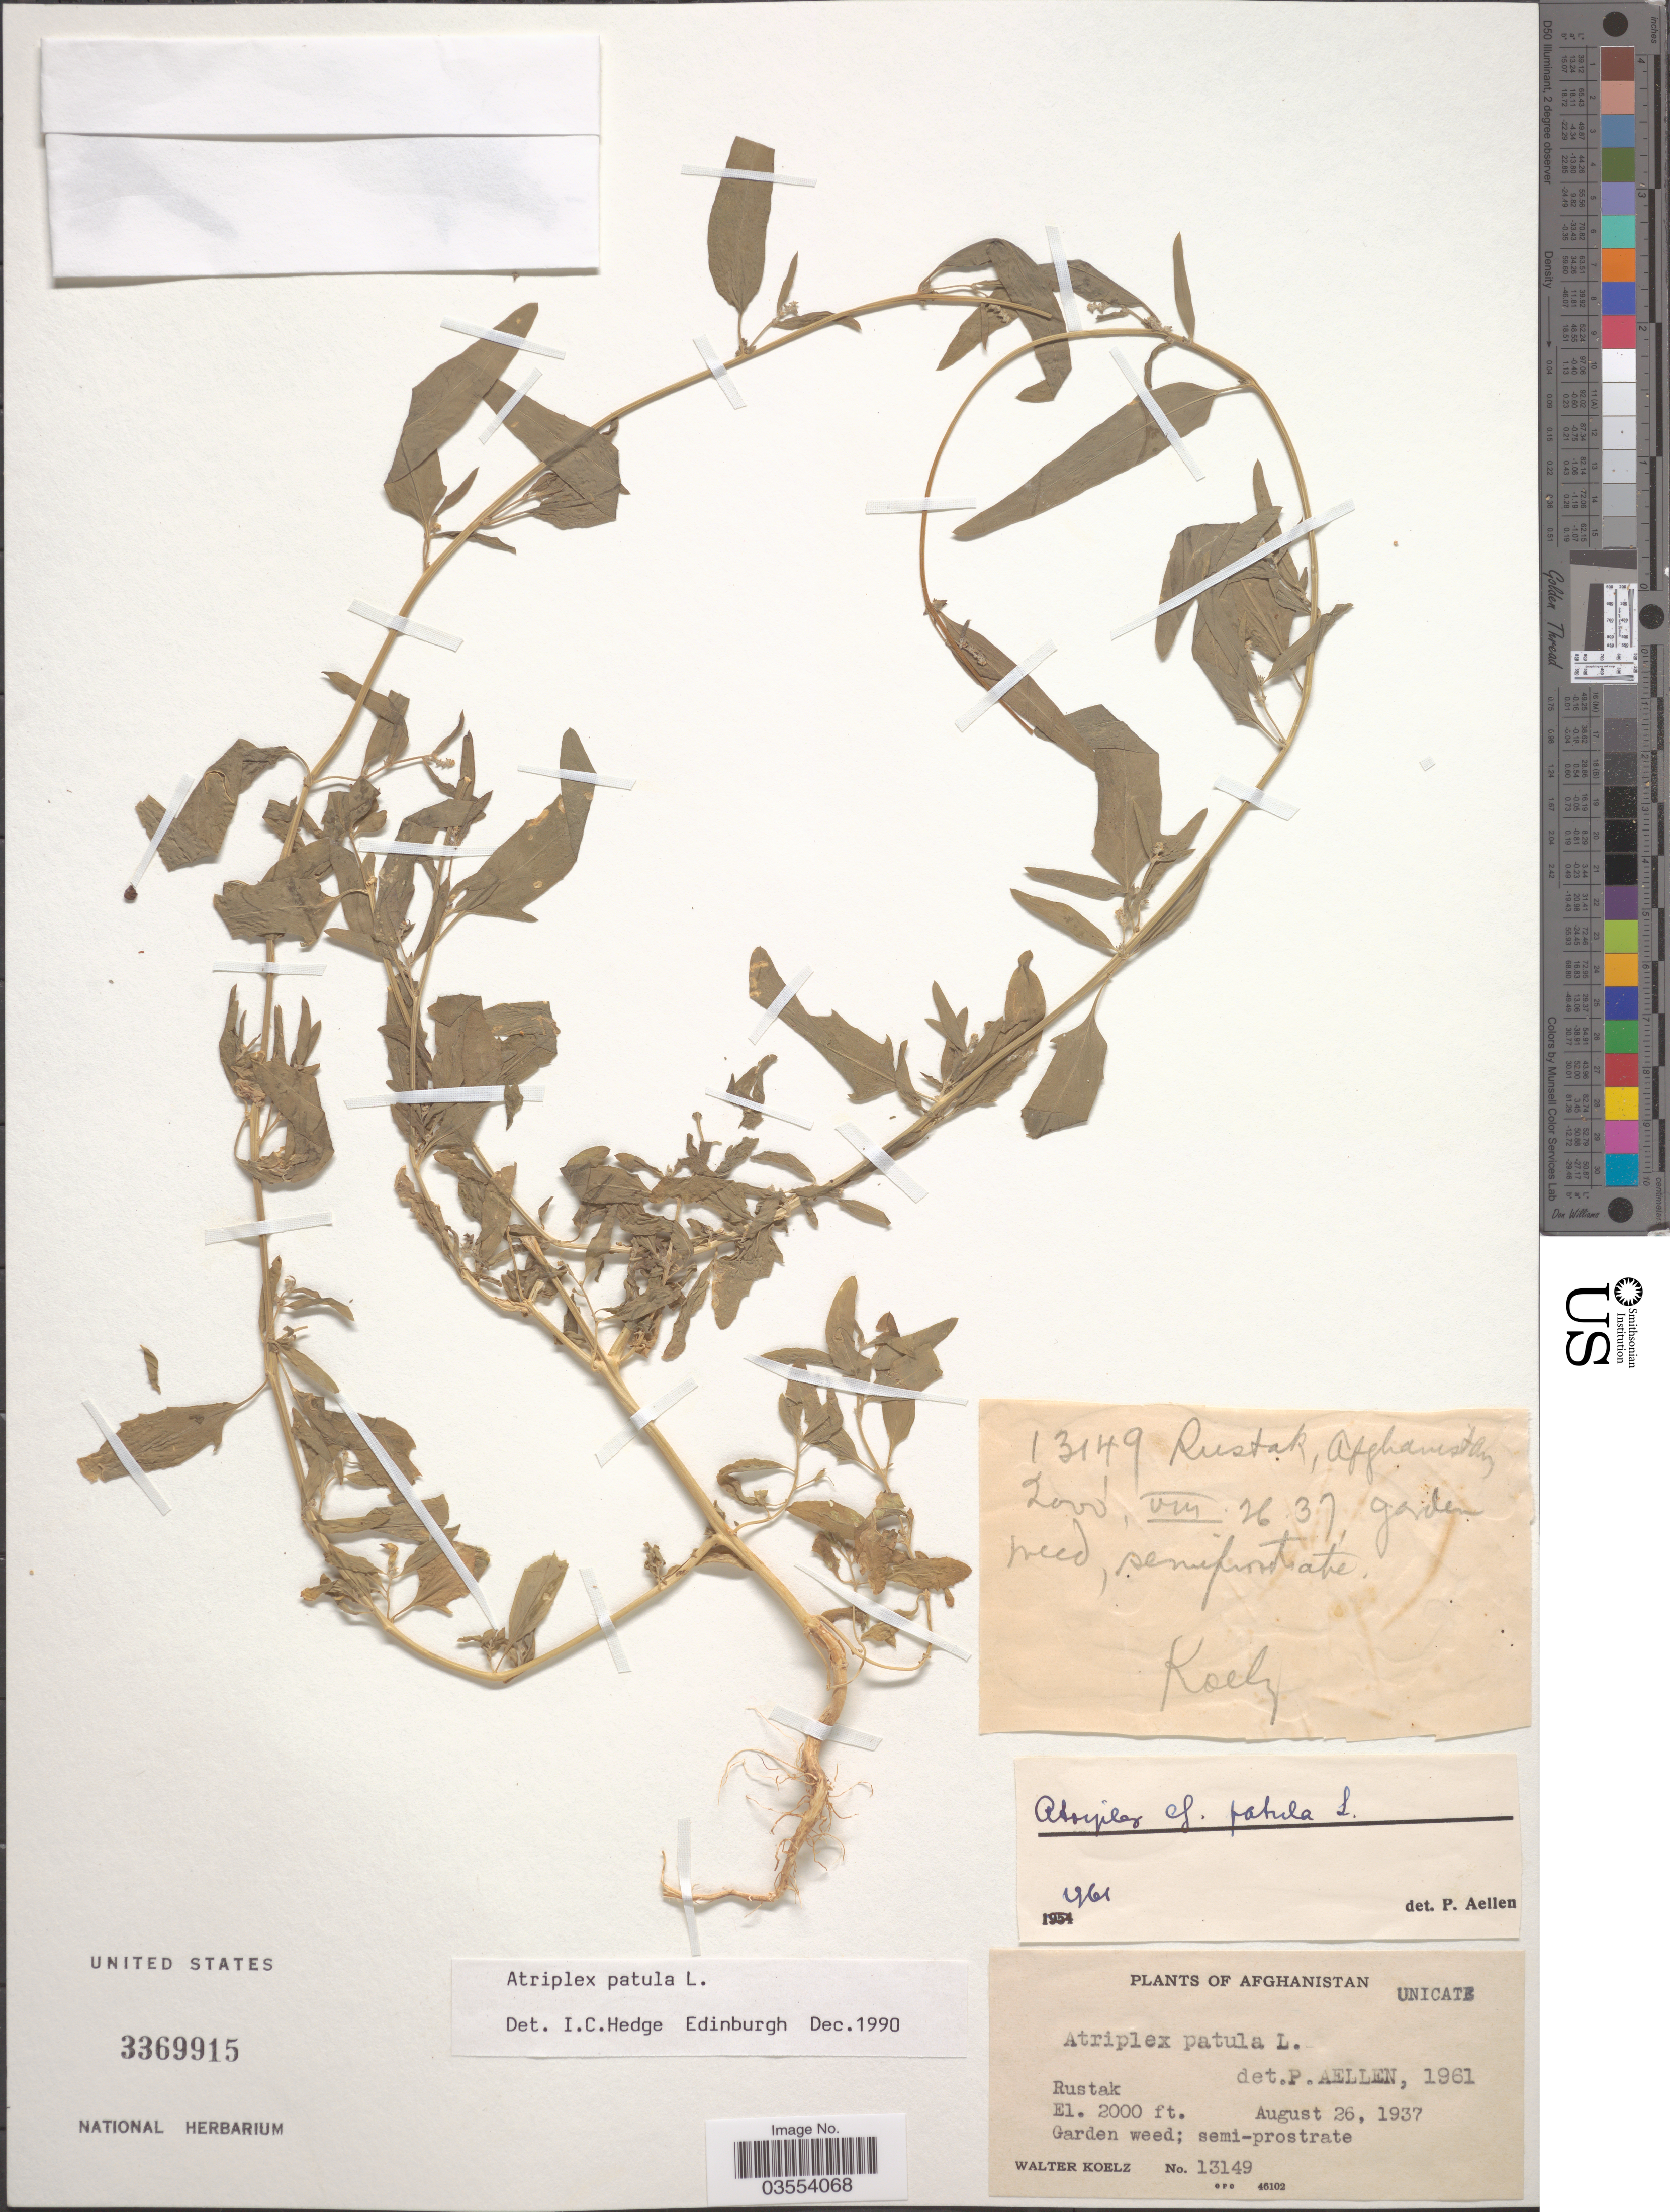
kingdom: Plantae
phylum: Tracheophyta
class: Magnoliopsida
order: Caryophyllales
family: Amaranthaceae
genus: Atriplex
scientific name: Atriplex patula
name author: L.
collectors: W. N. Koelz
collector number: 13149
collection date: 1937-08-26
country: Afghanistan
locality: Rustak.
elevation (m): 610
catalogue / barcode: US 3369915